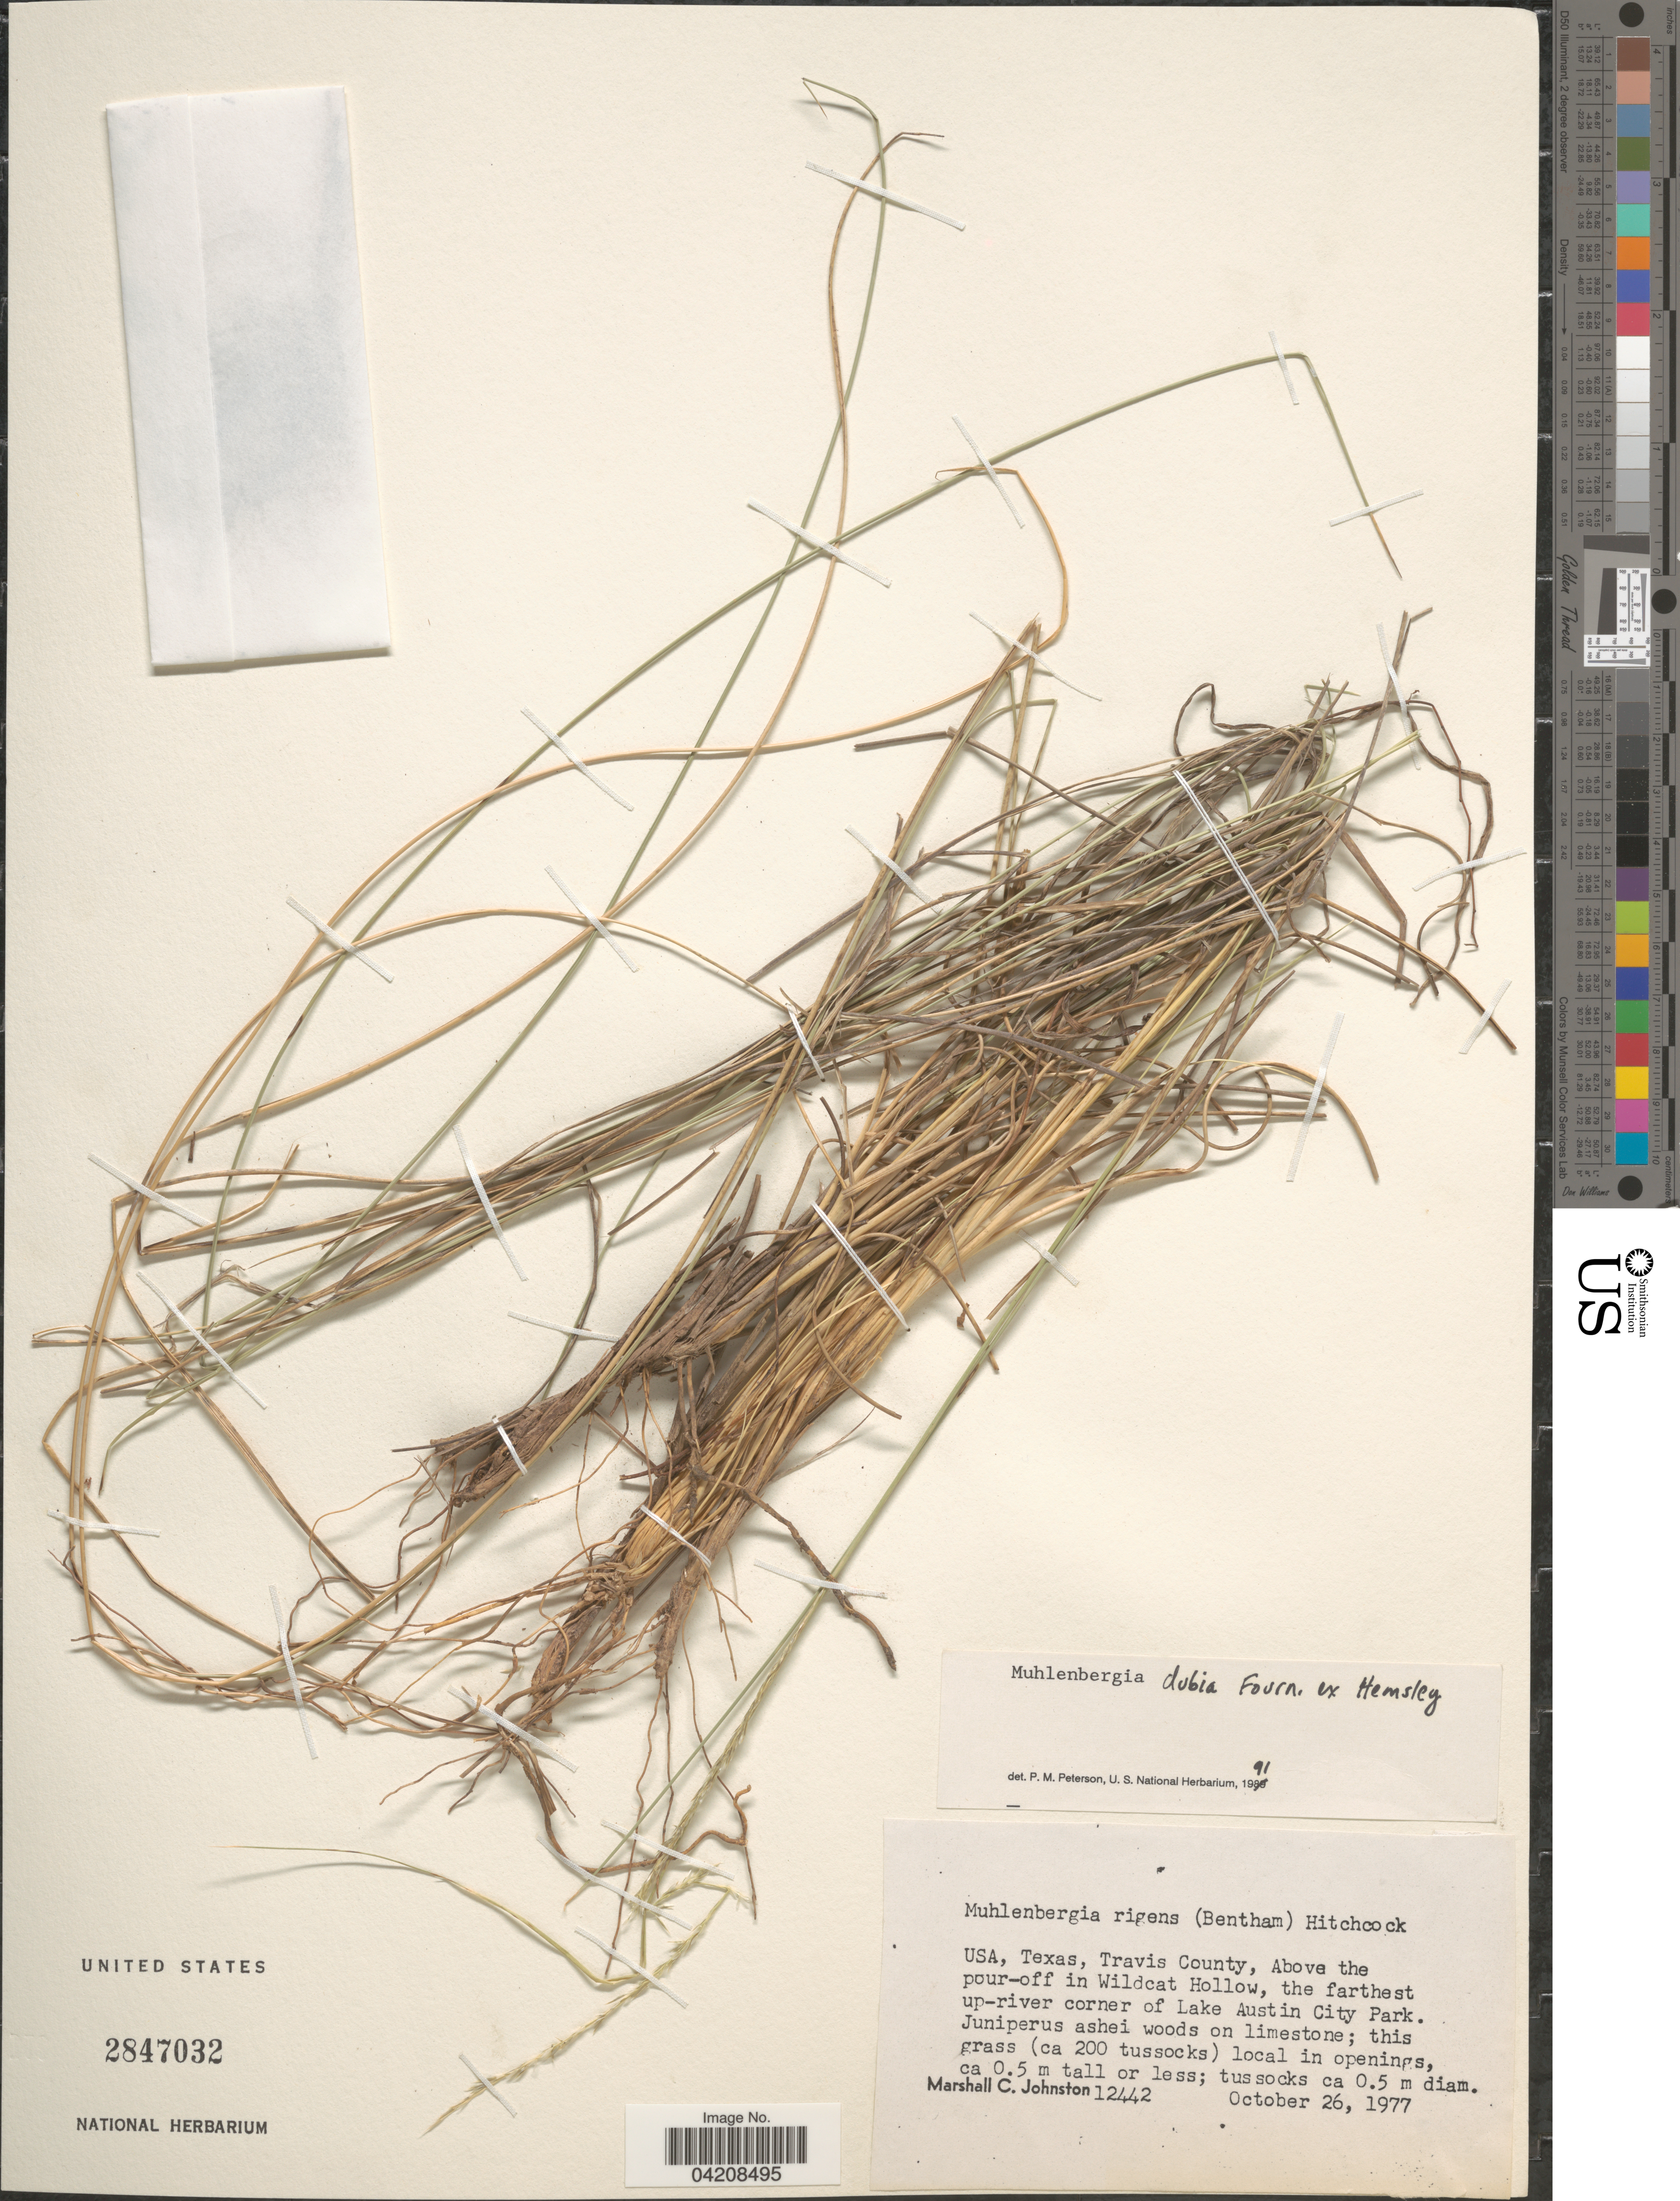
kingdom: Plantae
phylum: Tracheophyta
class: Liliopsida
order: Poales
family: Poaceae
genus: Muhlenbergia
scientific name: Muhlenbergia dubia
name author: E. Fourn.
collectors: M. Johnston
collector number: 12442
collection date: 1977-10-26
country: United States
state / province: Texas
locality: Travis County, Above the pour-off in Wildcat Hollow, the farthest up-river corner of Lake Austin City Park.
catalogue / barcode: US 2847032